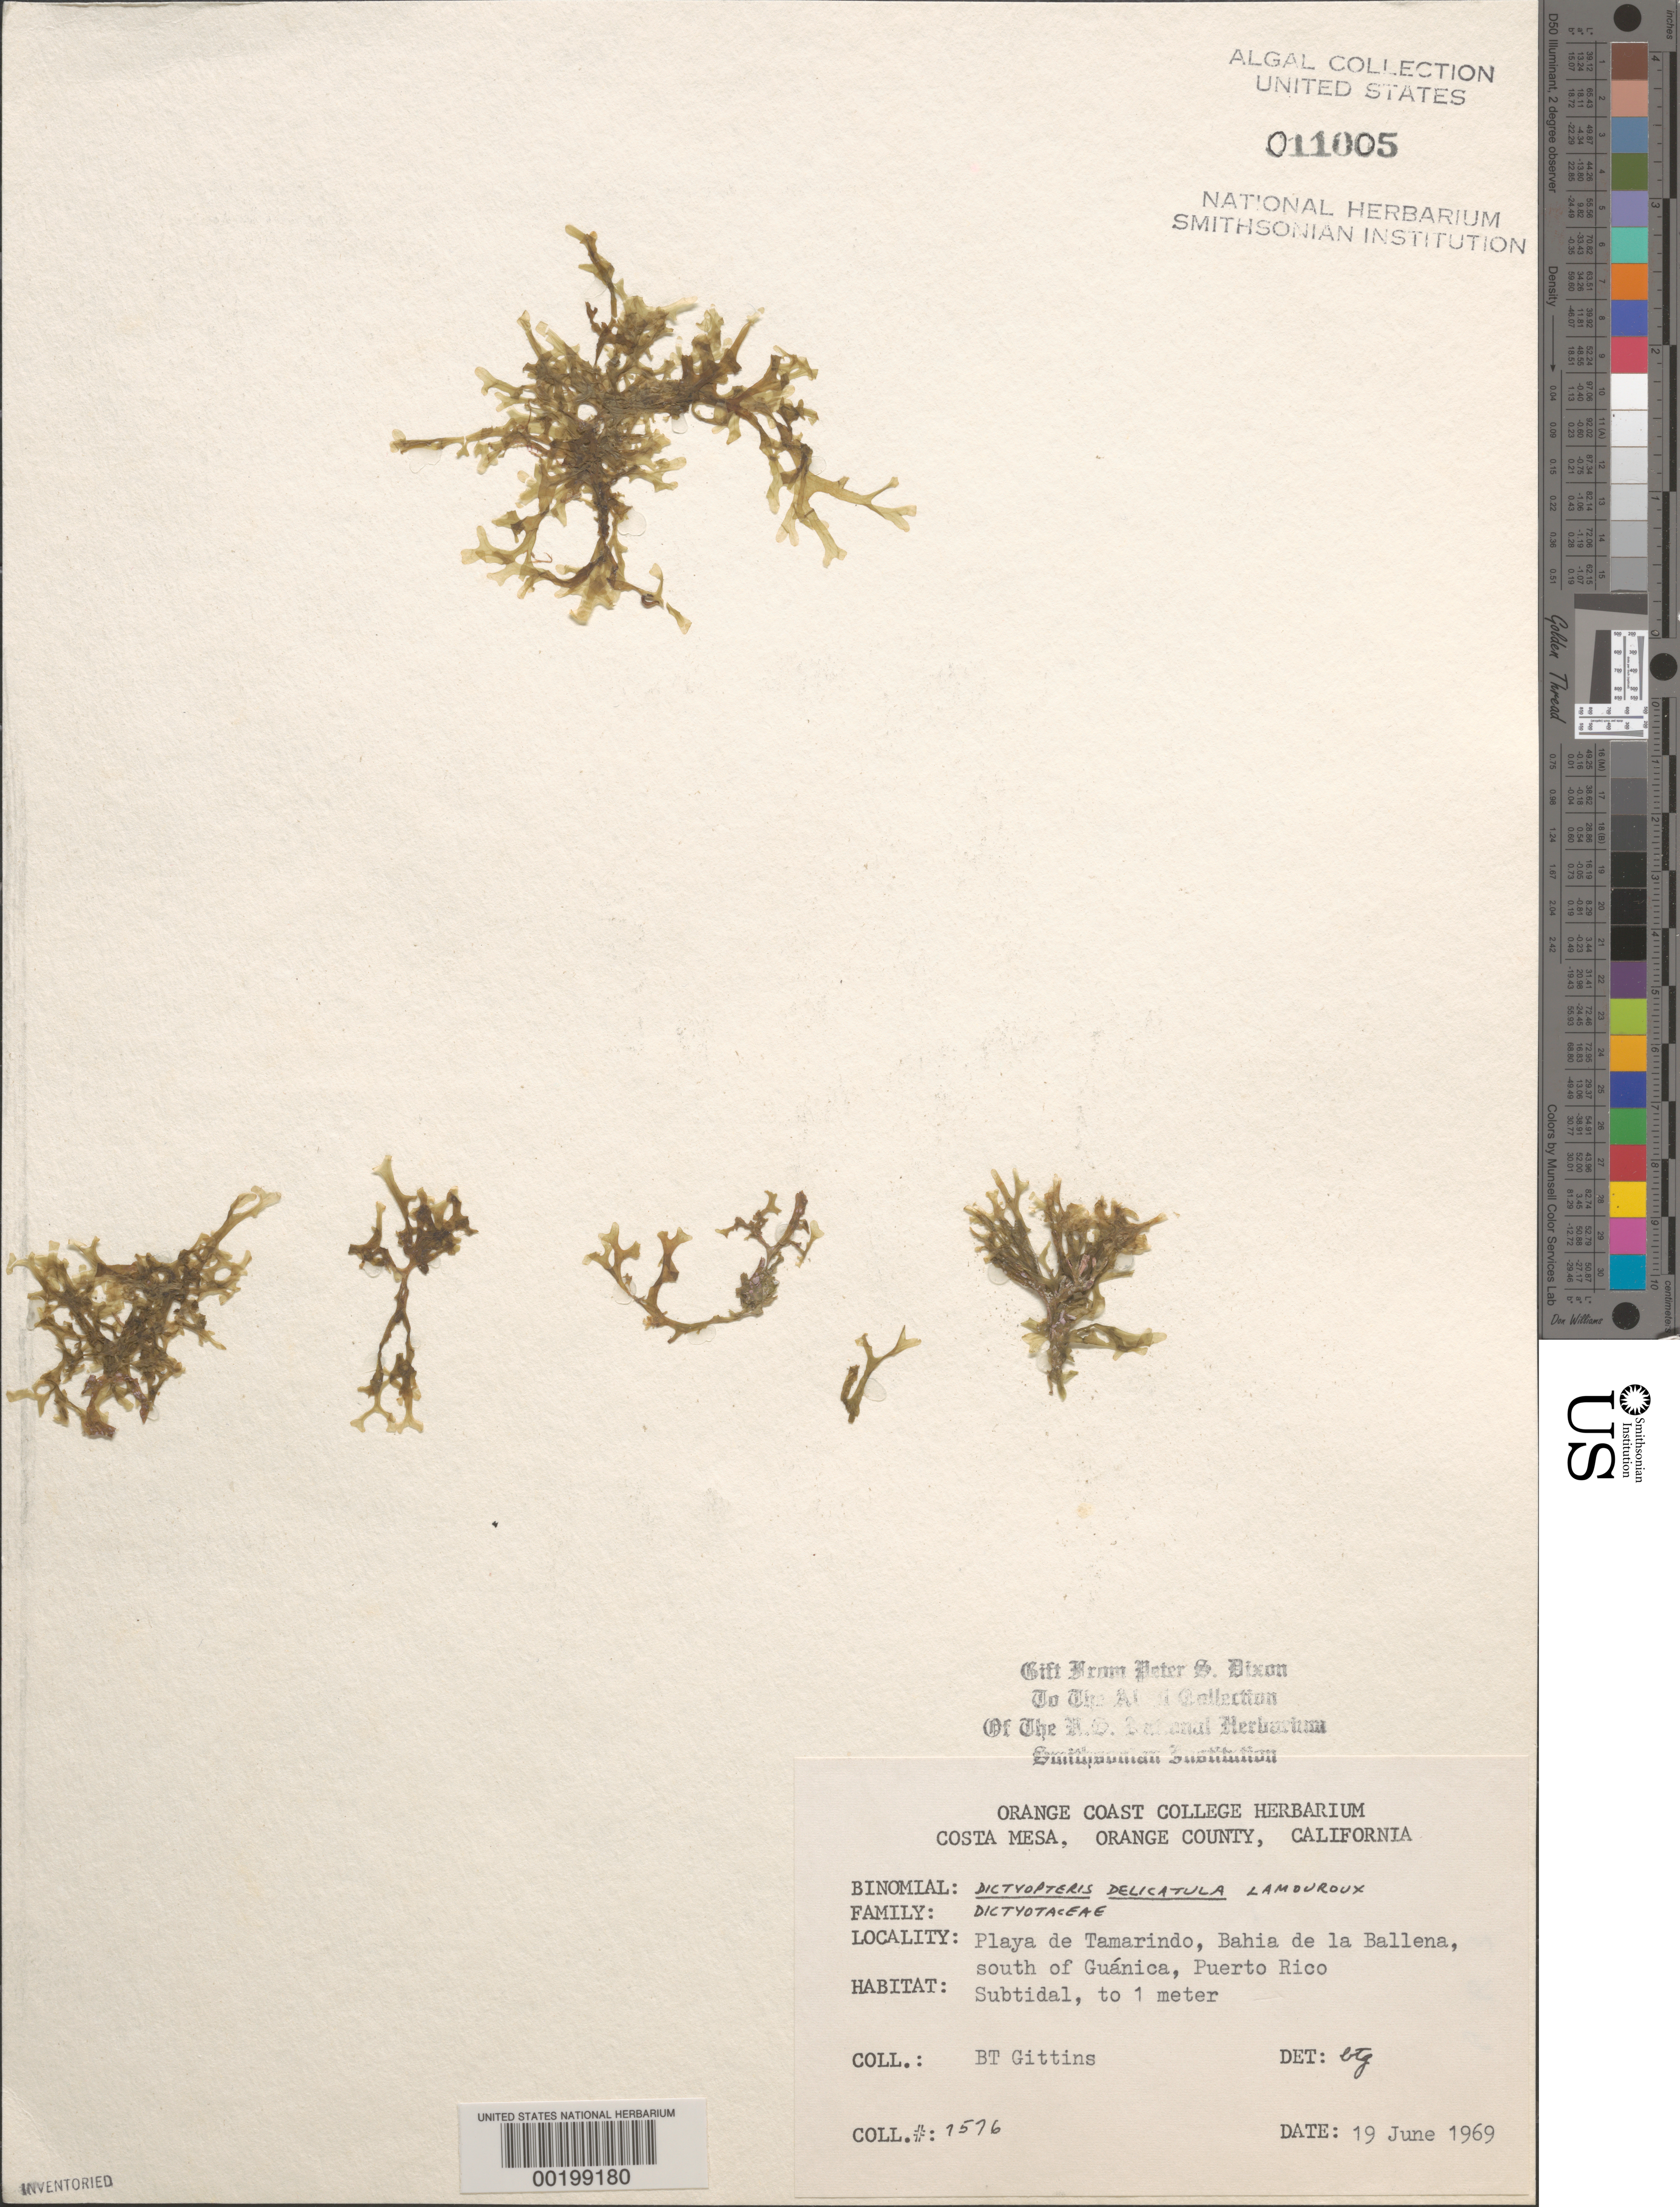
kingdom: Chromista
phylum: Ochrophyta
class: Phaeophyceae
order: Dictyotales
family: Dictyotaceae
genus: Dictyopteris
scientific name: Dictyopteris delicatula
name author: J.V.Lamouroux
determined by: Gittins, B. T.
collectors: B. Gittins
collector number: Btg 7576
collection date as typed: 19 Jun 1969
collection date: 1969-06-19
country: Puerto Rico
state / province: Guanica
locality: Playa de tamarindo, bahia de la ballena, south of guanica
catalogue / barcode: US 11005